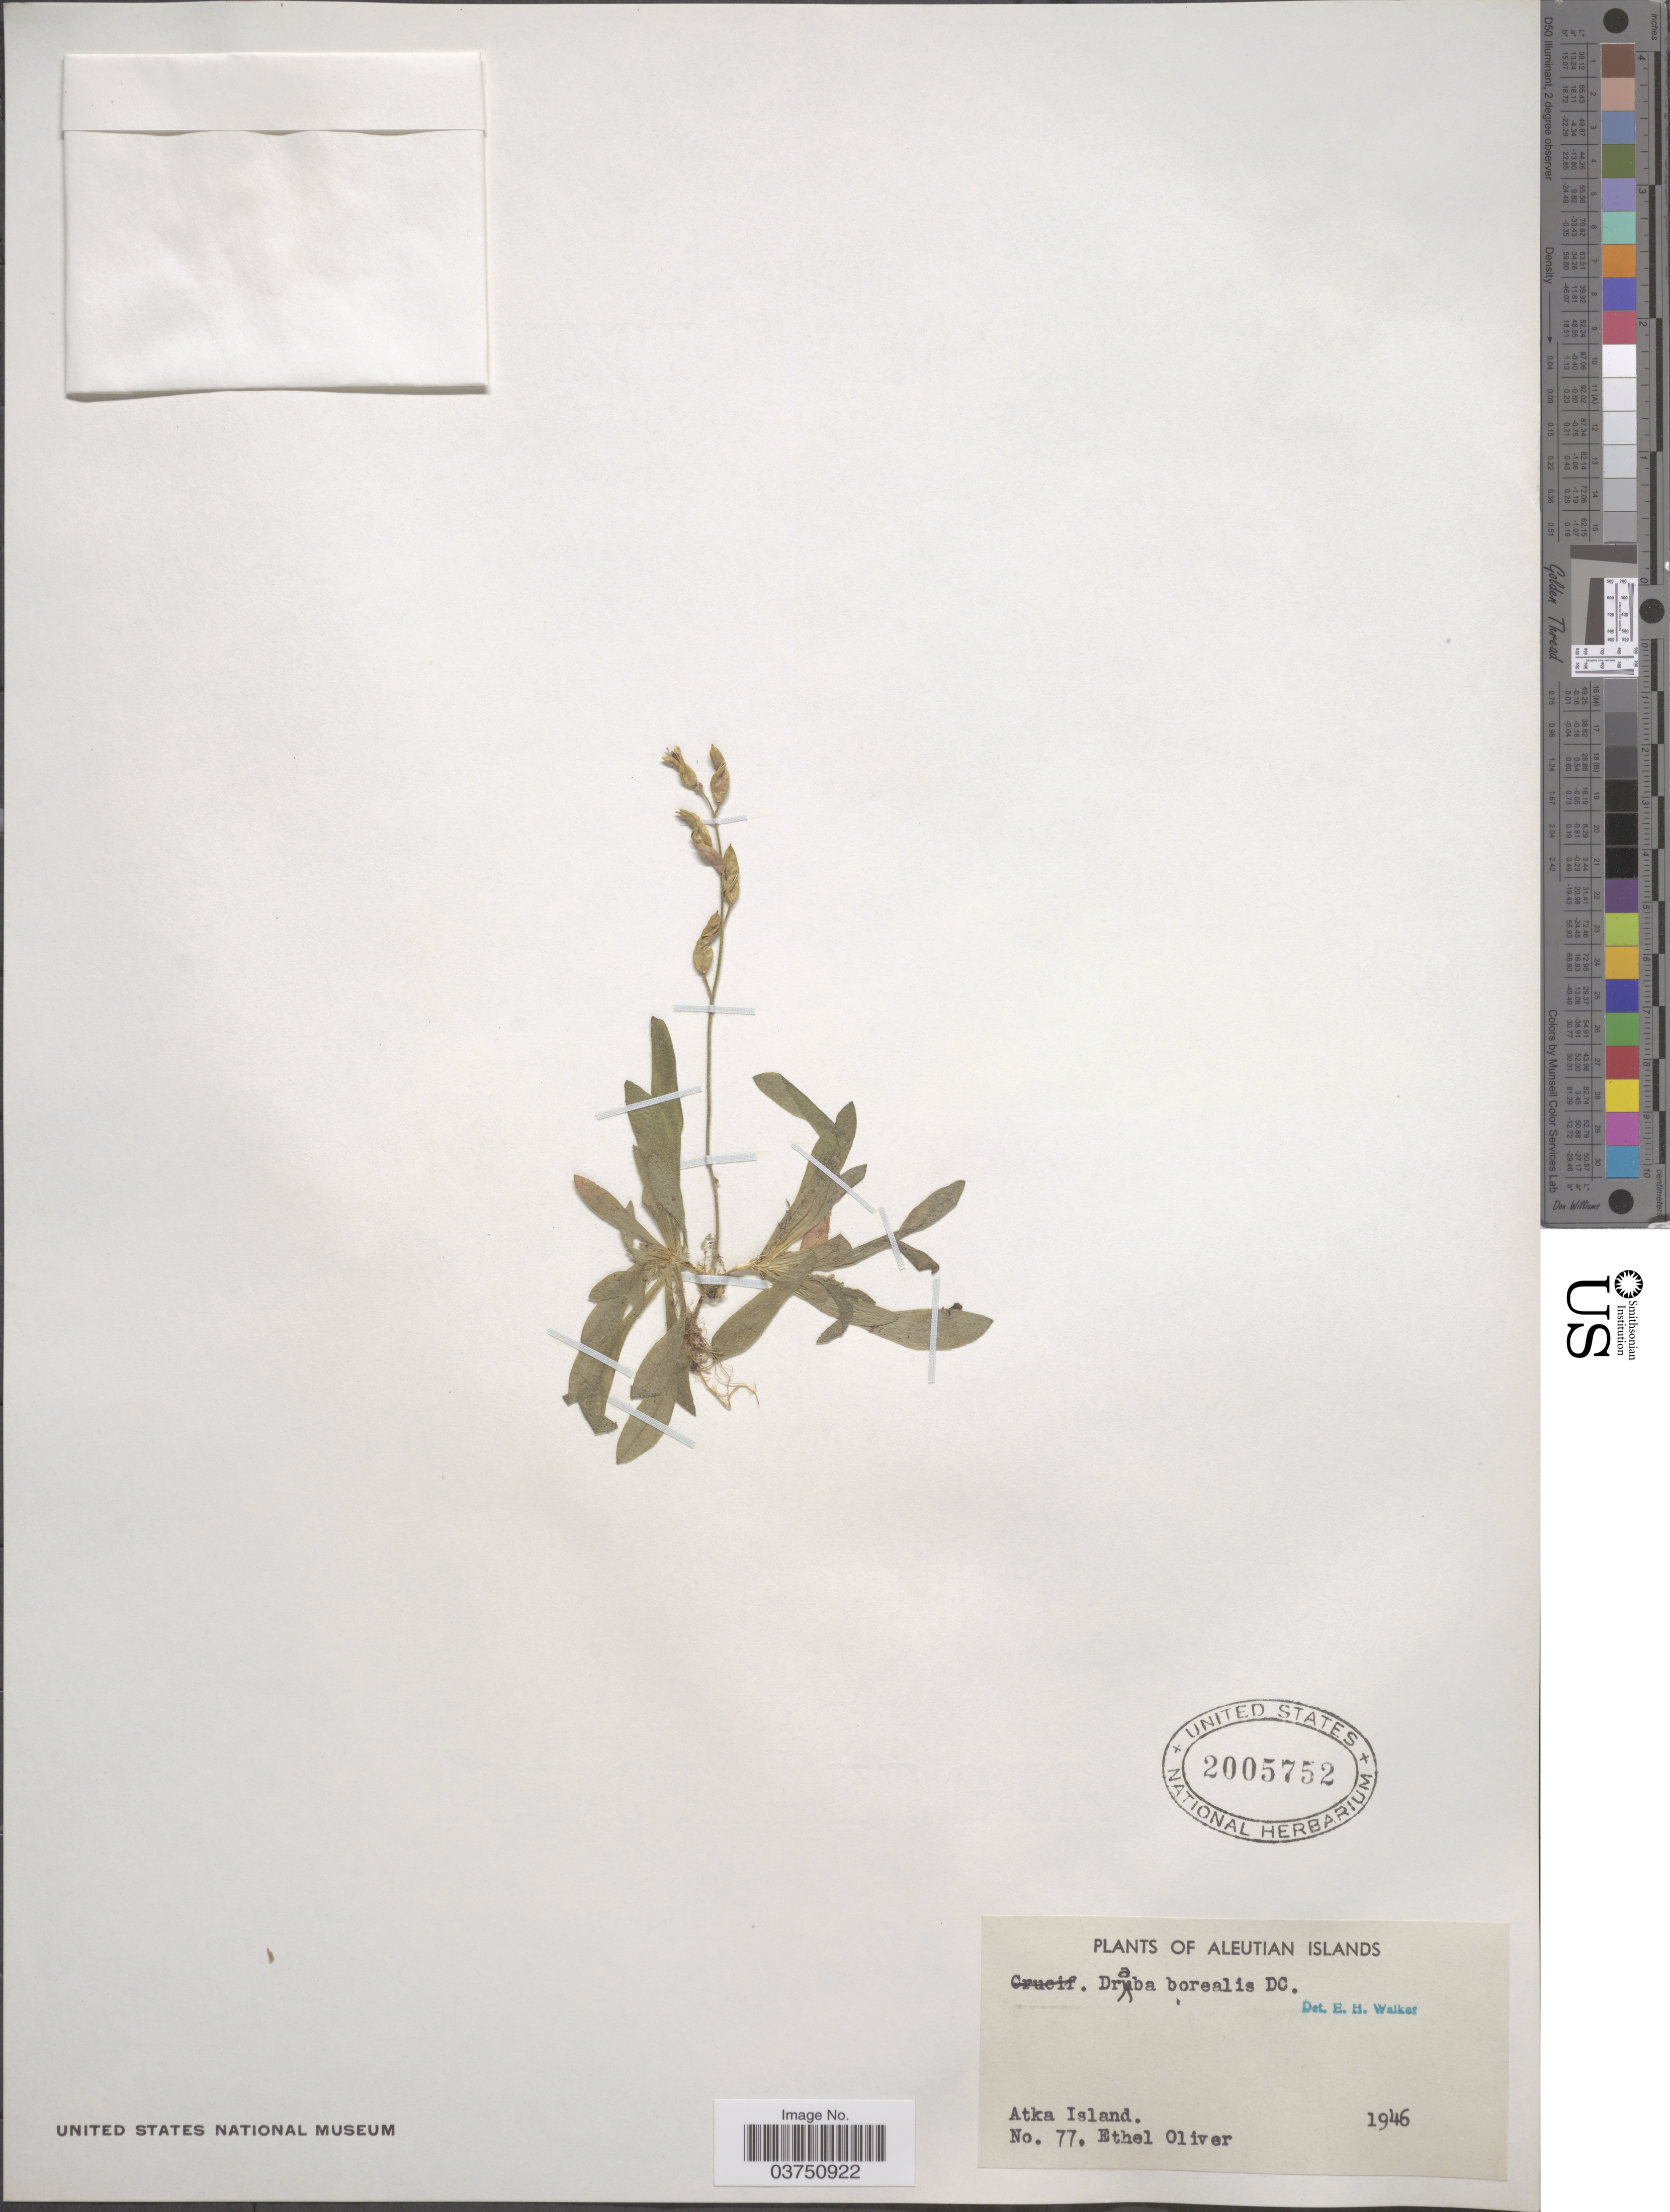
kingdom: Plantae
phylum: Tracheophyta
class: Magnoliopsida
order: Brassicales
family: Brassicaceae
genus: Draba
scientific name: Draba borealis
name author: DC.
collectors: E. Oliver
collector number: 77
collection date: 1946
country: United States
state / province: Alaska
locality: Aleutian Islands. Atka Island.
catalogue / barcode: US 2005752